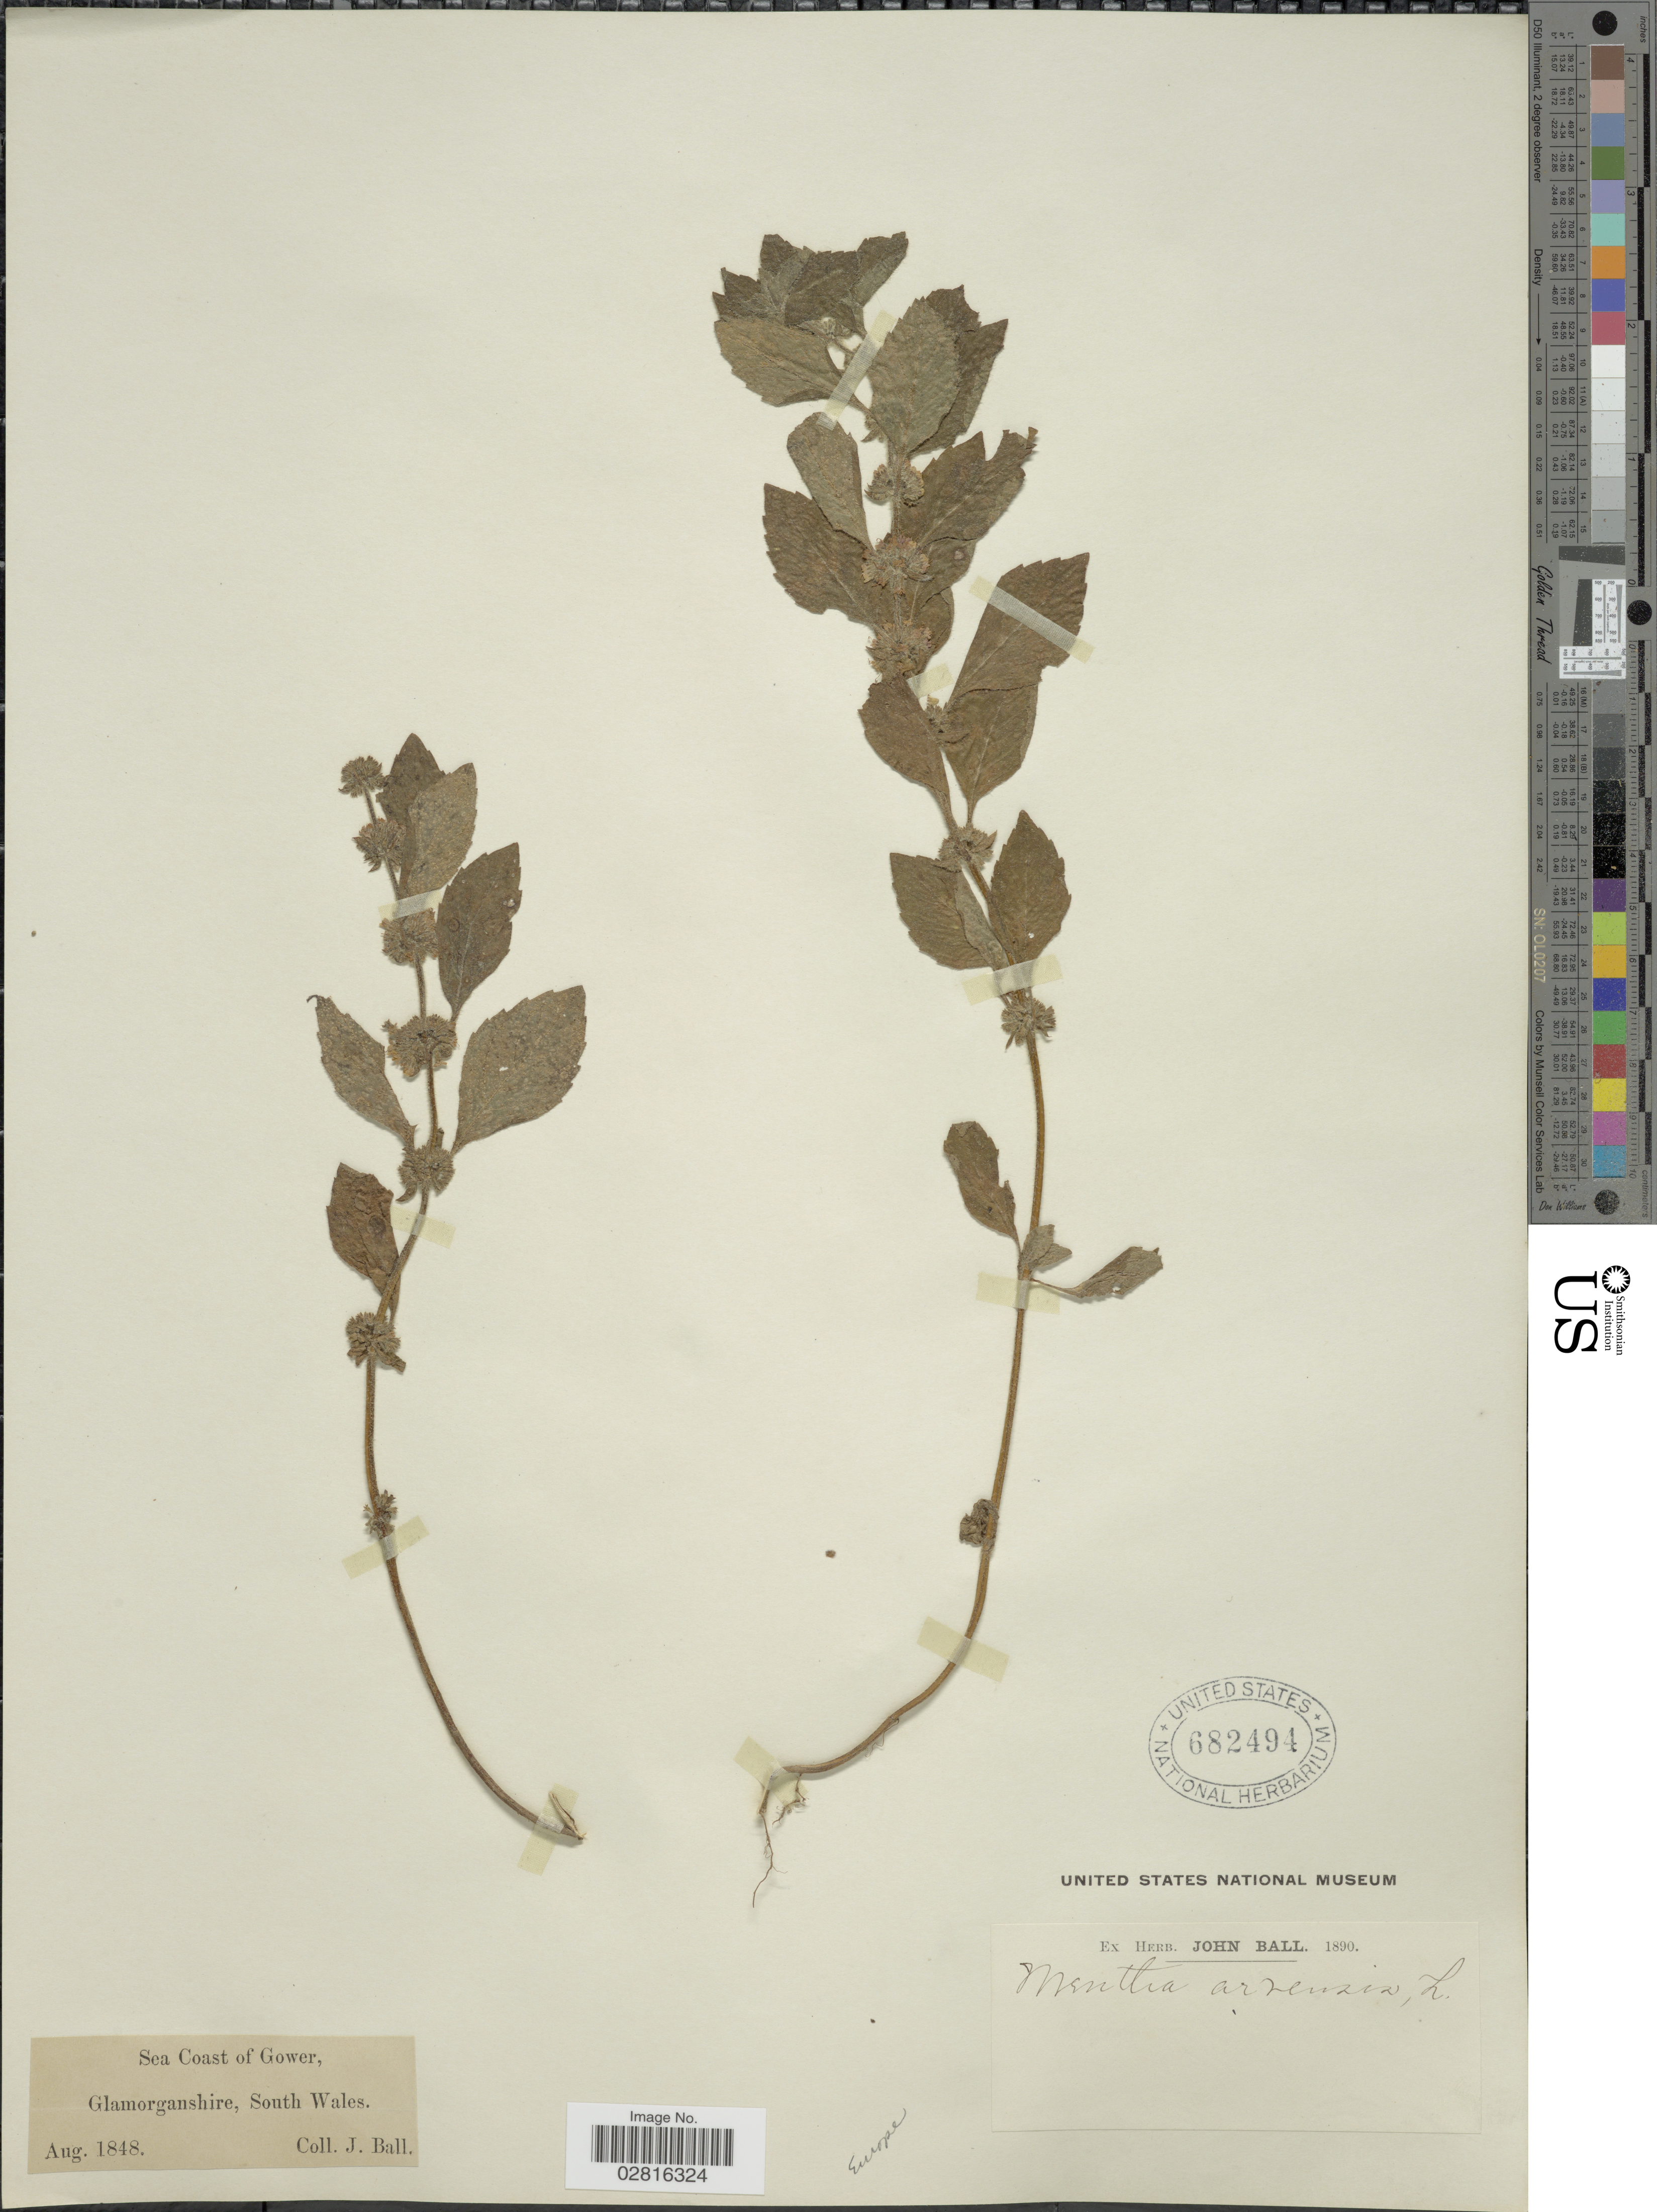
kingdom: Plantae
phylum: Tracheophyta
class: Magnoliopsida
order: Lamiales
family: Lamiaceae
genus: Mentha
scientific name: Mentha arvensis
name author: L.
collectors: J. Ball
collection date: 1848-08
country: United Kingdom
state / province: Wales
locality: Europe. Sea Coast of Gower, Glamorganshire, South Wales.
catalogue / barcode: US 682494